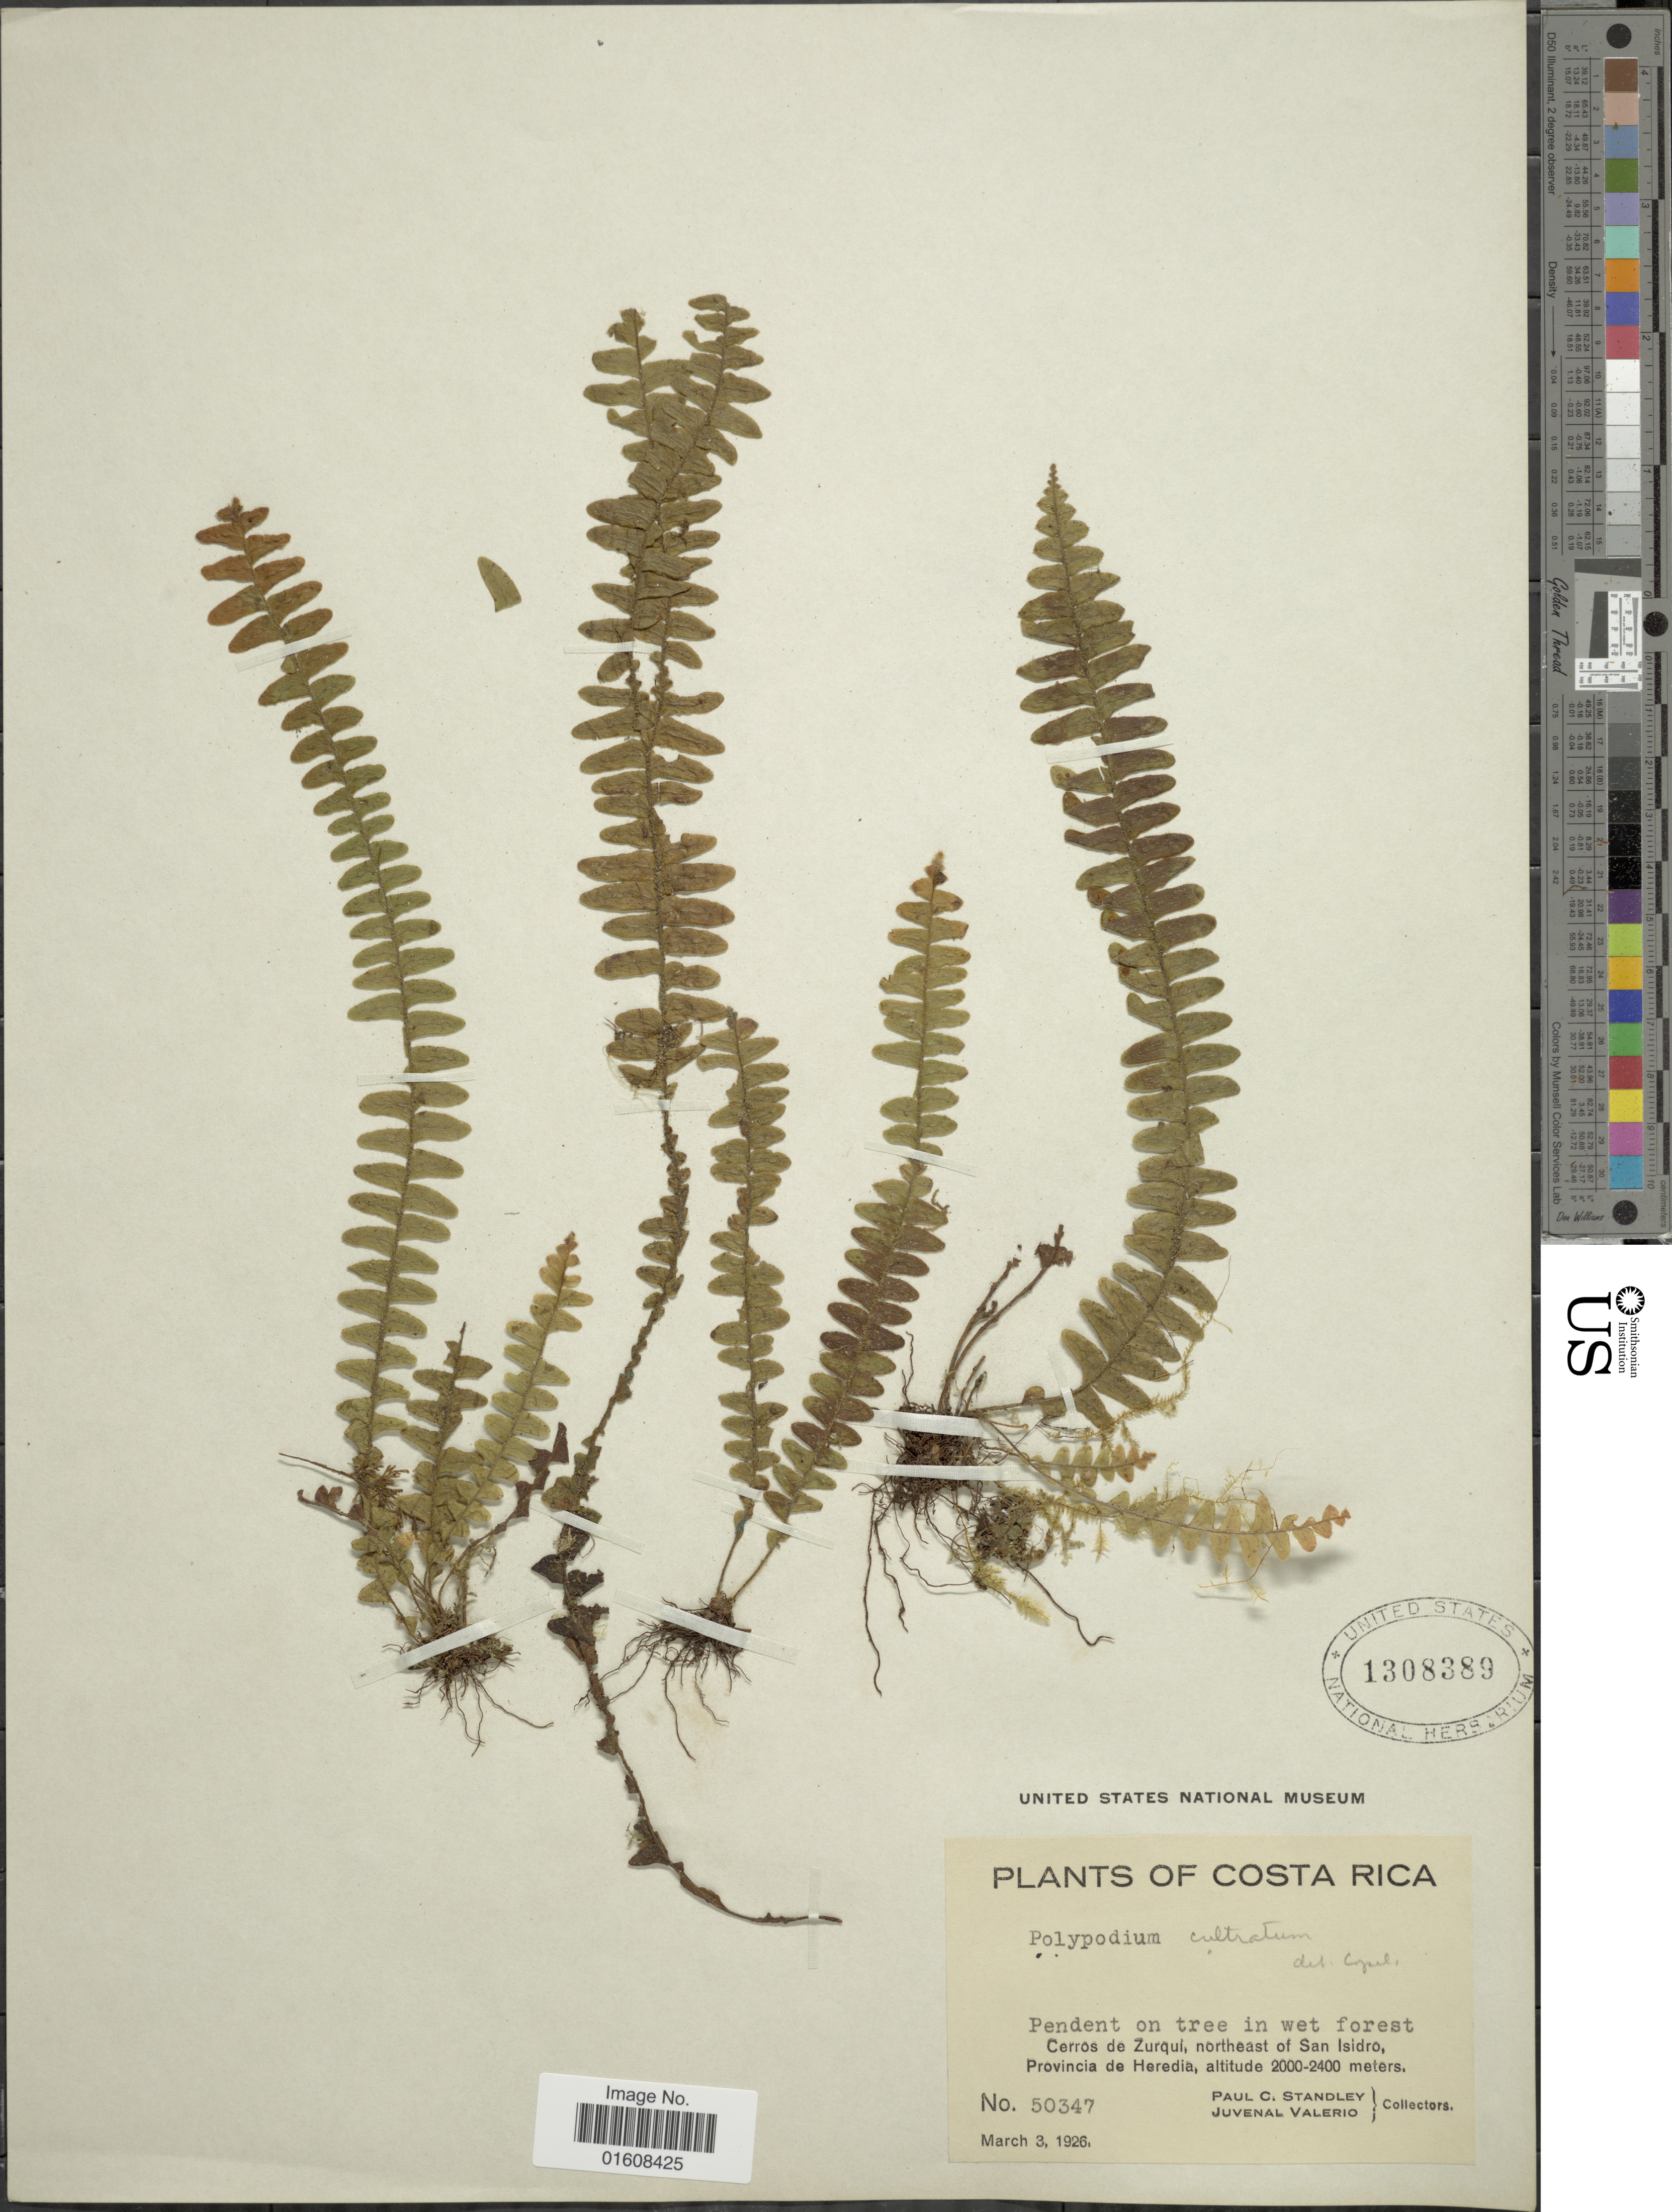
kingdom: Plantae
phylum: Tracheophyta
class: Polypodiopsida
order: Polypodiales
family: Polypodiaceae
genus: Alansmia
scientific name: Alansmia lanigera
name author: (Desv.) Moguel & M. Kessler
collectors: P. C. Standley & J. Valerio R.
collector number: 50347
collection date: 1926-03-03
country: Costa Rica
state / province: Heredia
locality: Cerros de Zurquí, northeast of San Isidro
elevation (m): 2000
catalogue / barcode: US 1308389